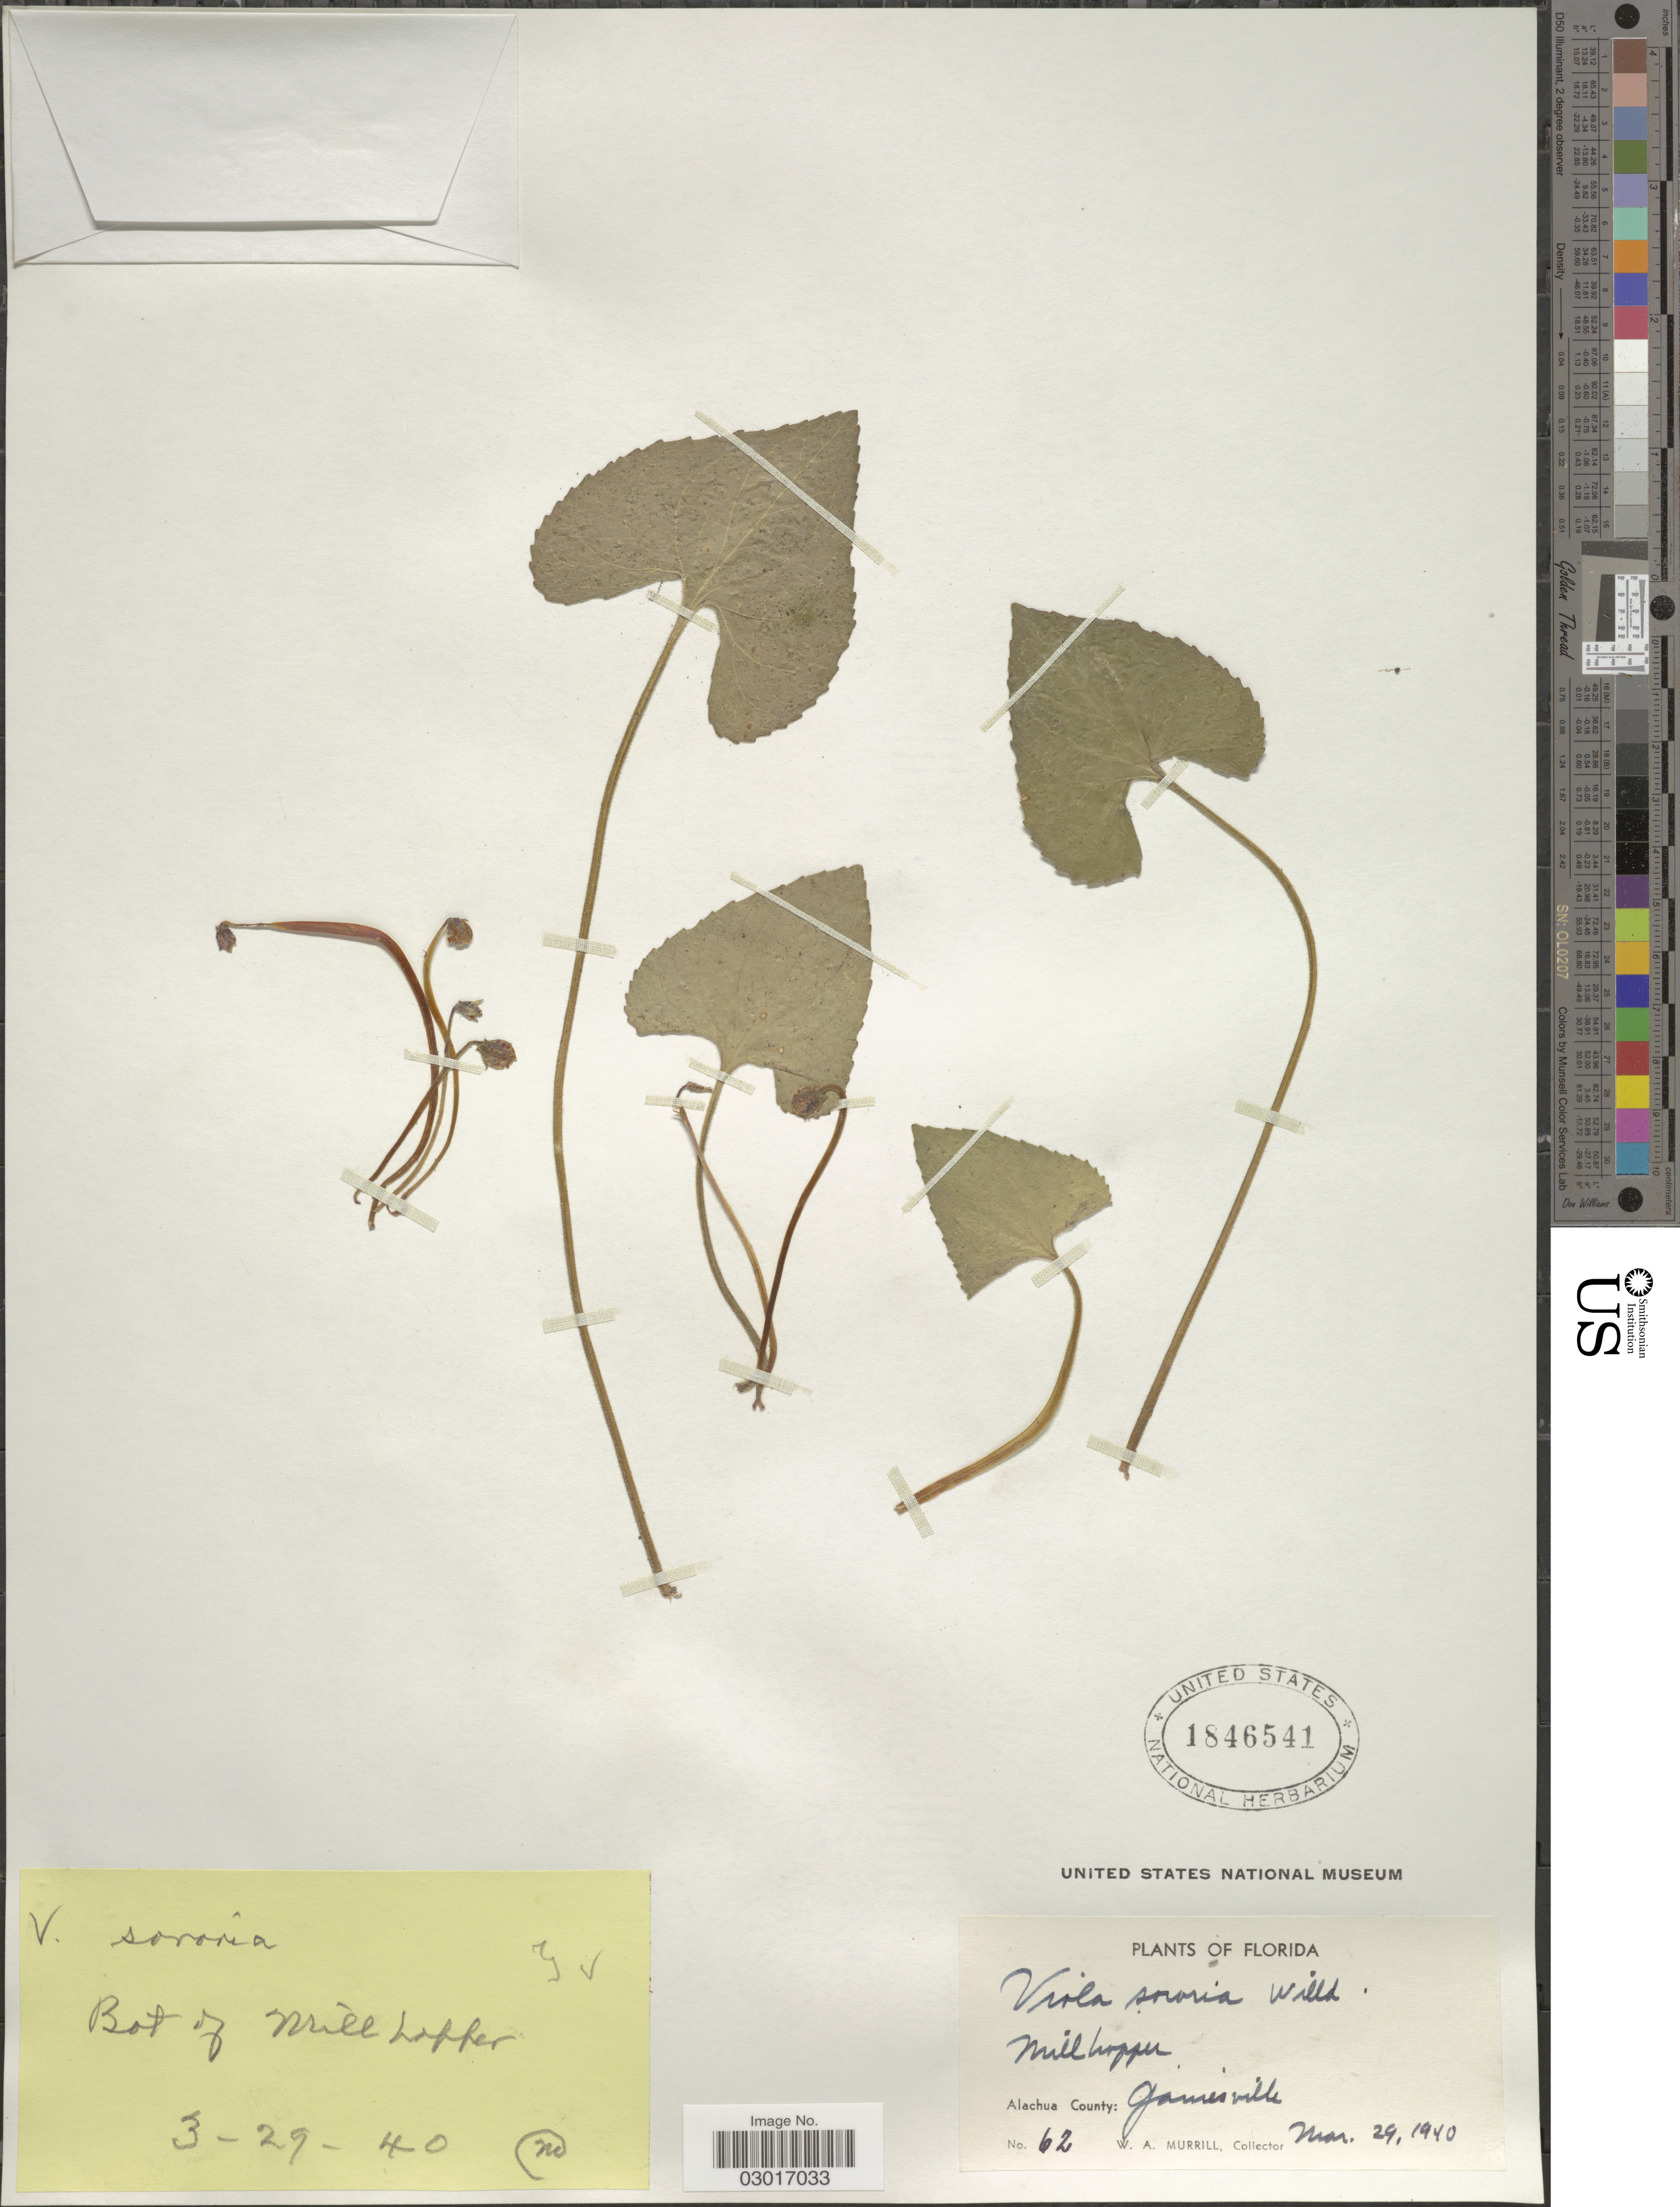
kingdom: Plantae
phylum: Tracheophyta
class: Magnoliopsida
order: Malpighiales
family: Violaceae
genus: Viola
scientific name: Viola sororia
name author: Willd.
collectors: W. A. Murrill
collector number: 62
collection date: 1940-03-29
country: United States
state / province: Florida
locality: Millhopper, Alachua County: Gainesville, Bot of Mill hopper.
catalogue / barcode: US 1846541